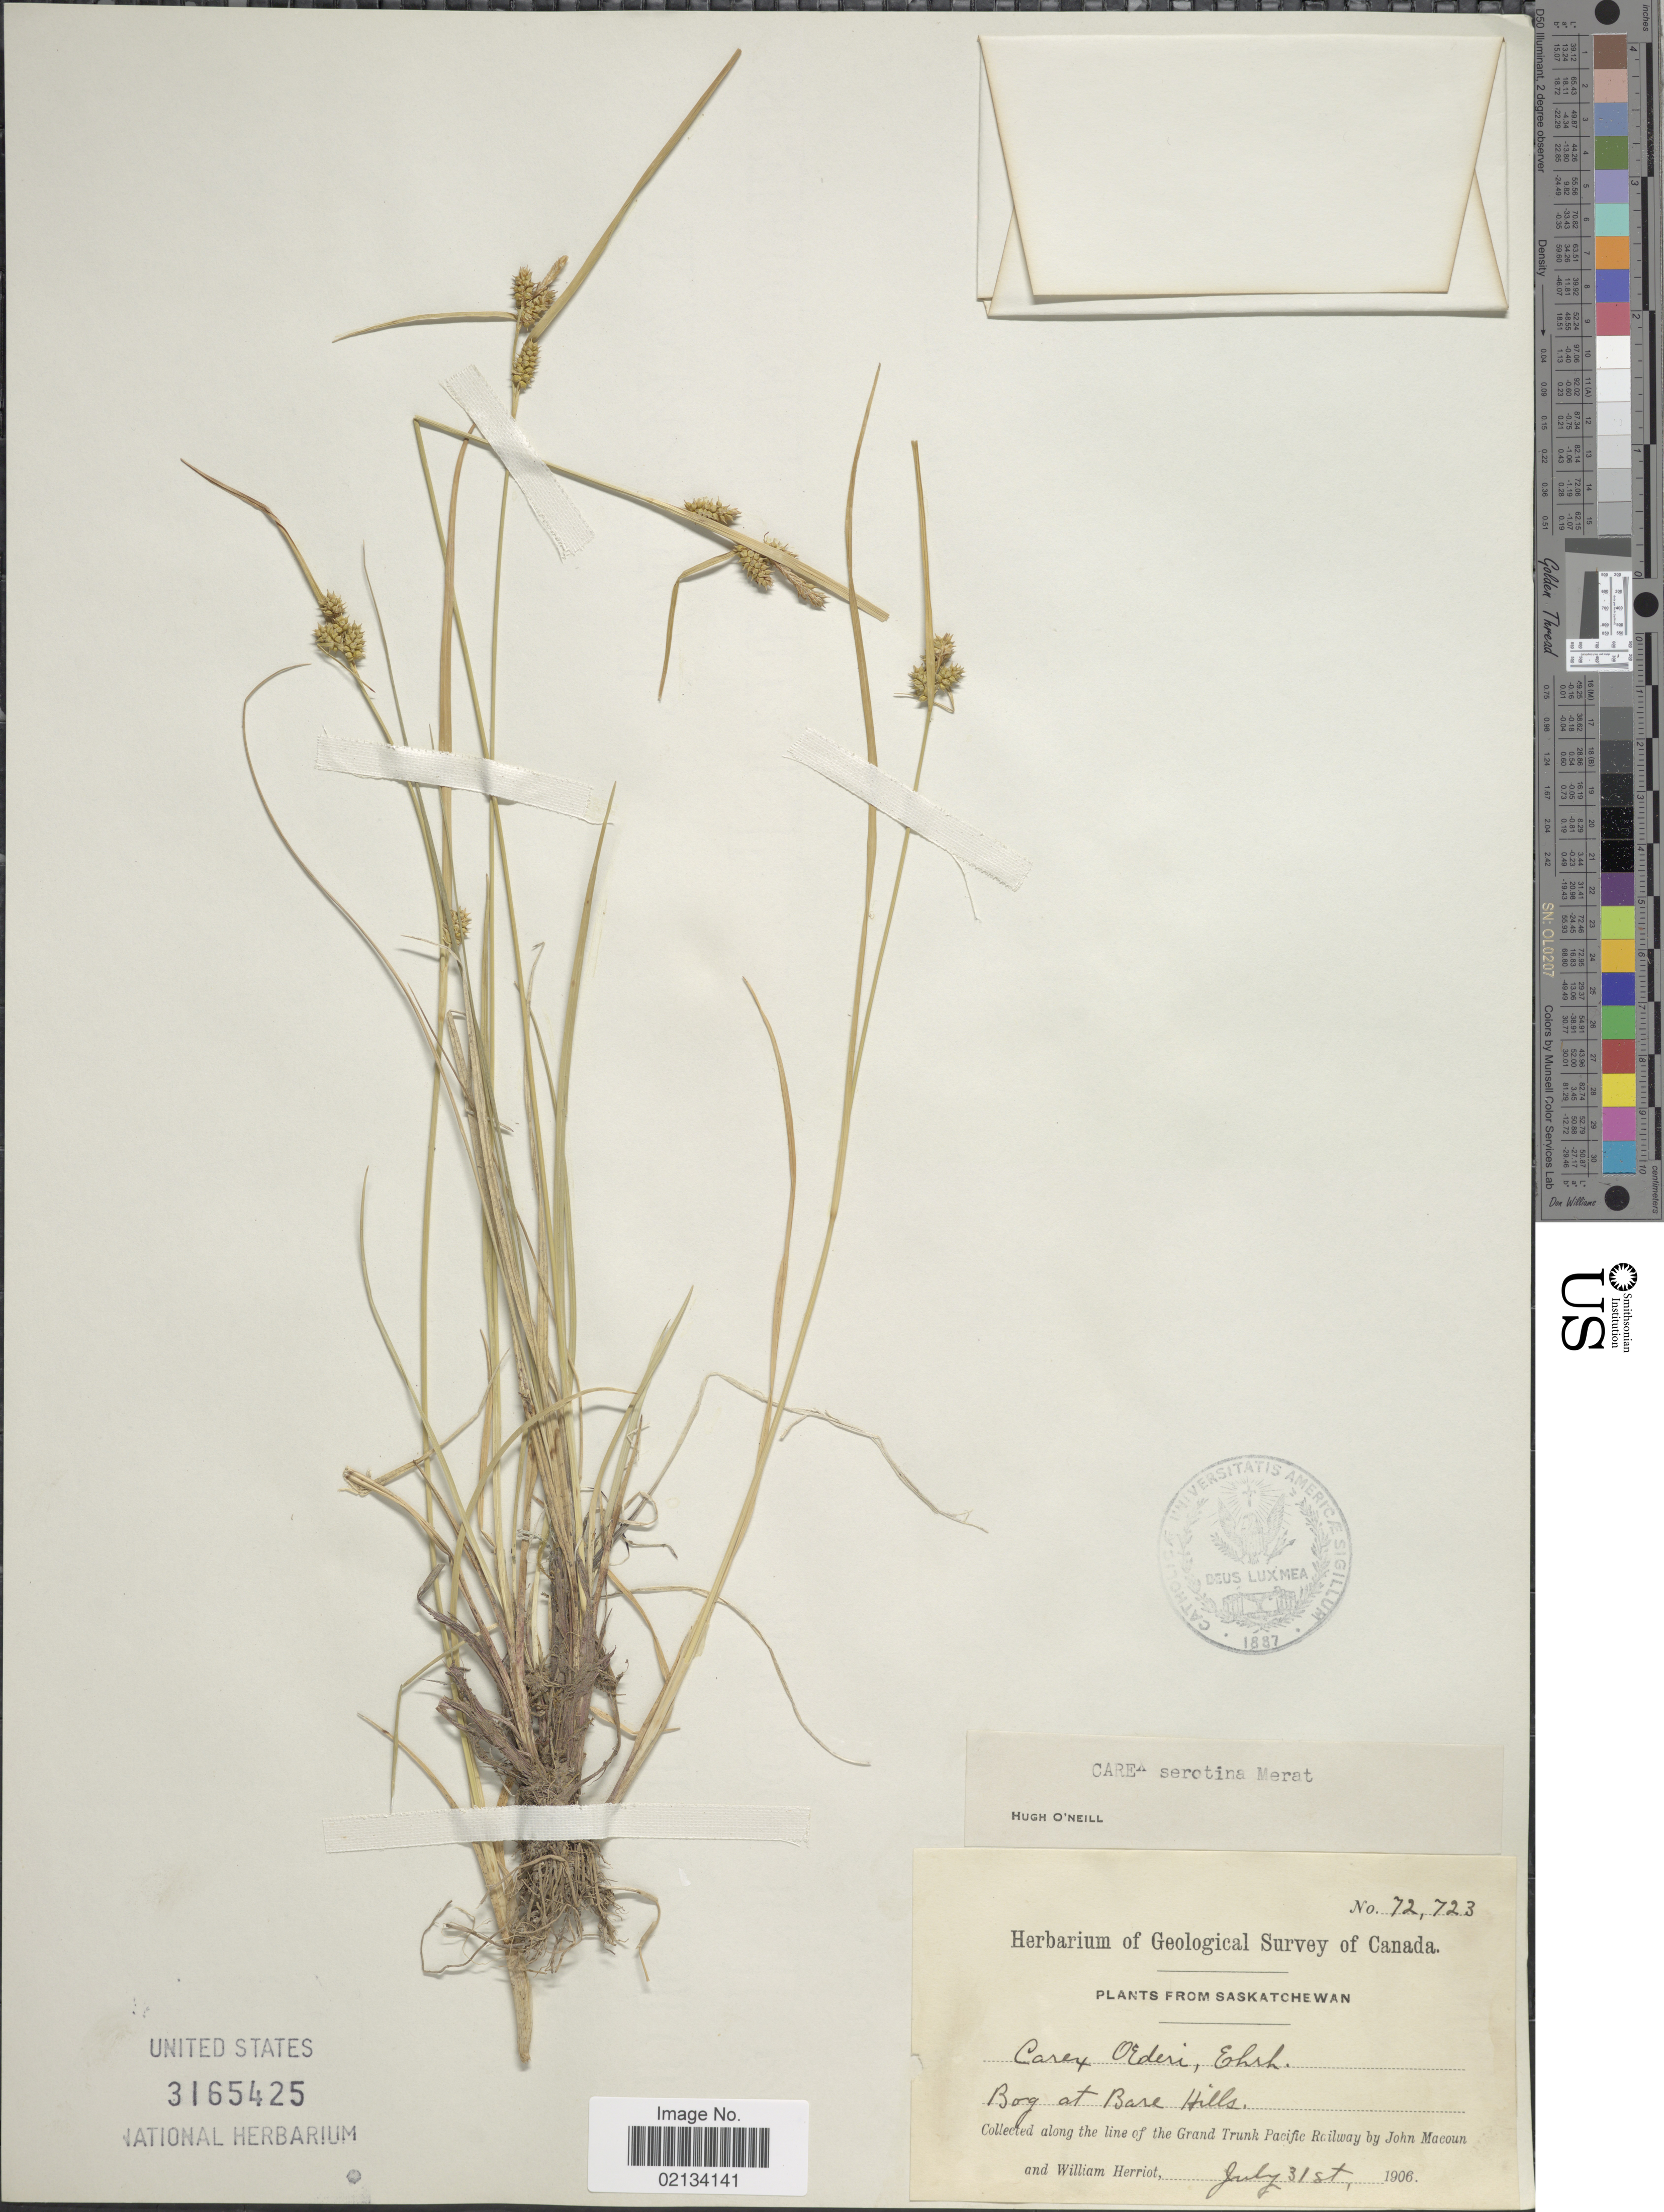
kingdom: Plantae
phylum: Tracheophyta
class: Liliopsida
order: Poales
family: Cyperaceae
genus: Carex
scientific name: Carex oederi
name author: Retz.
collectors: J. Macoun & W. Herriot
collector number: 72723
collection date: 1906-07-31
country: Canada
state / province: Saskatchewan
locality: Bog at Bare Hills, along the line of the Grand Trunk Pacific Railway.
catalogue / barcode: US 3165425